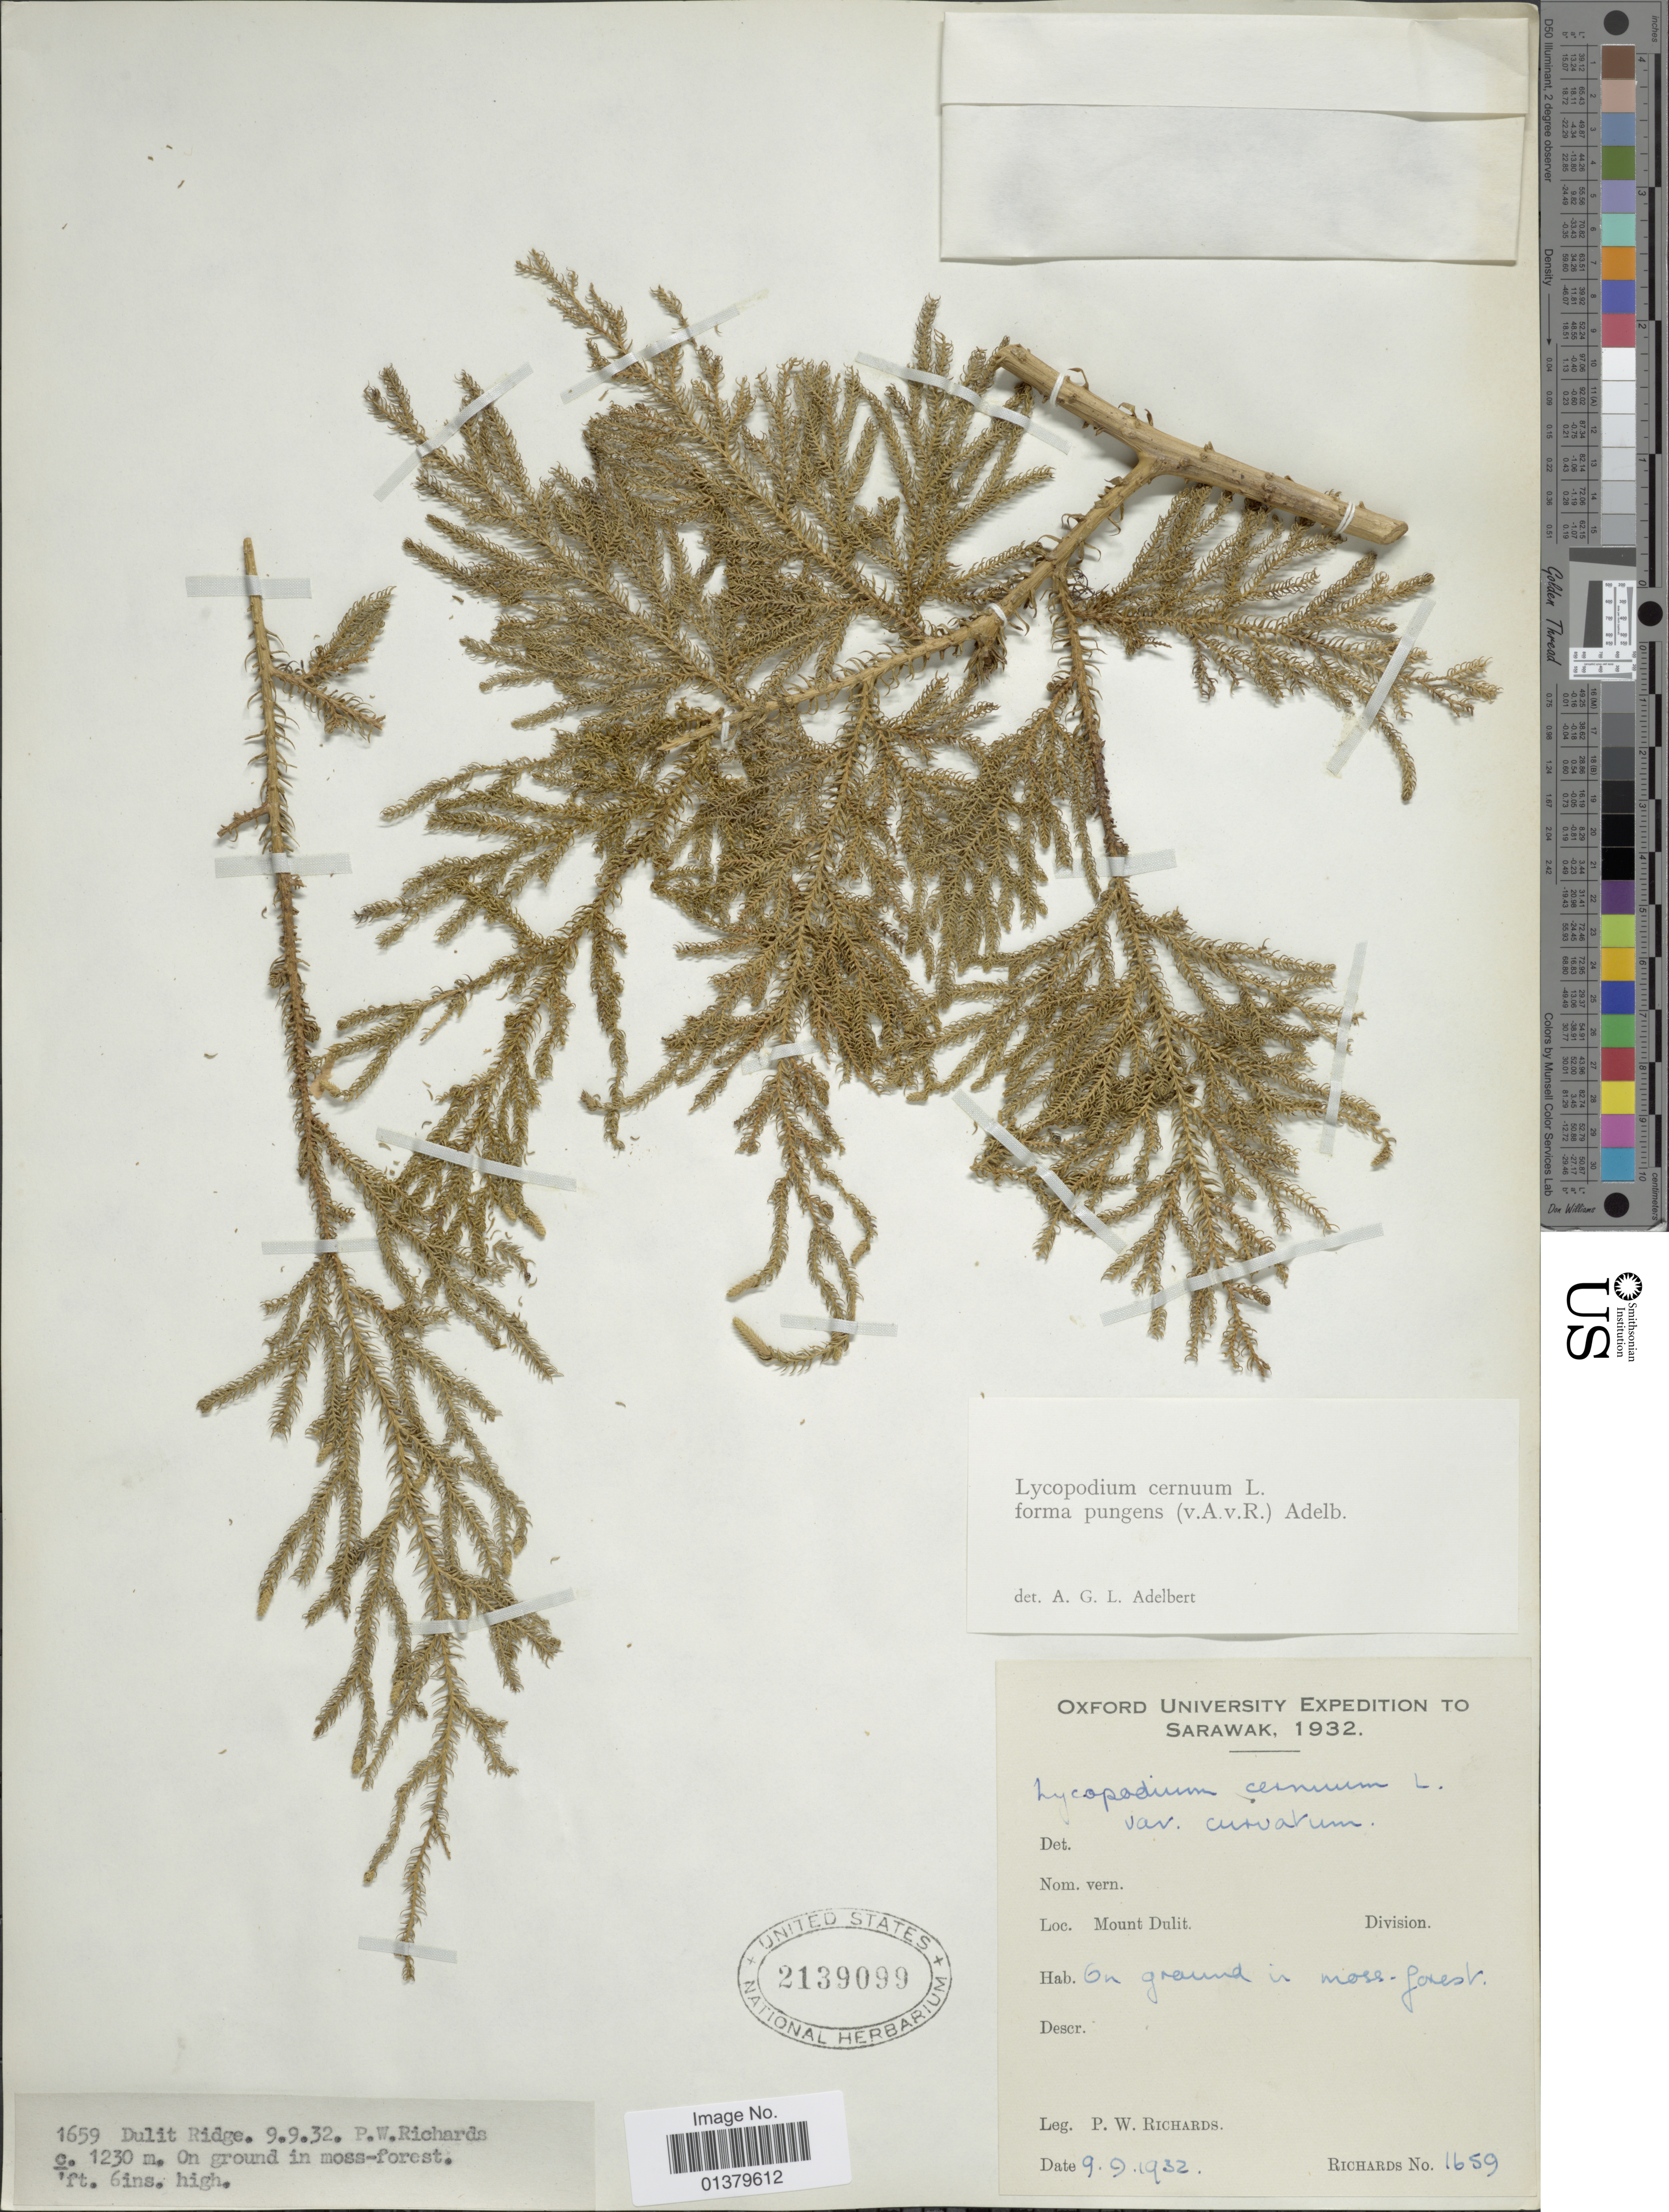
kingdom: Plantae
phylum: Tracheophyta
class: Lycopodiopsida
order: Lycopodiales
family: Lycopodiaceae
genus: Palhinhaea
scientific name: Palhinhaea cernua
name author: (L.) Vasc. & Franco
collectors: P. Richards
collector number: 1659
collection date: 1932-09-09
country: Malaysia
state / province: Sarawak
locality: Mount Dulit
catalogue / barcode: US 2139099